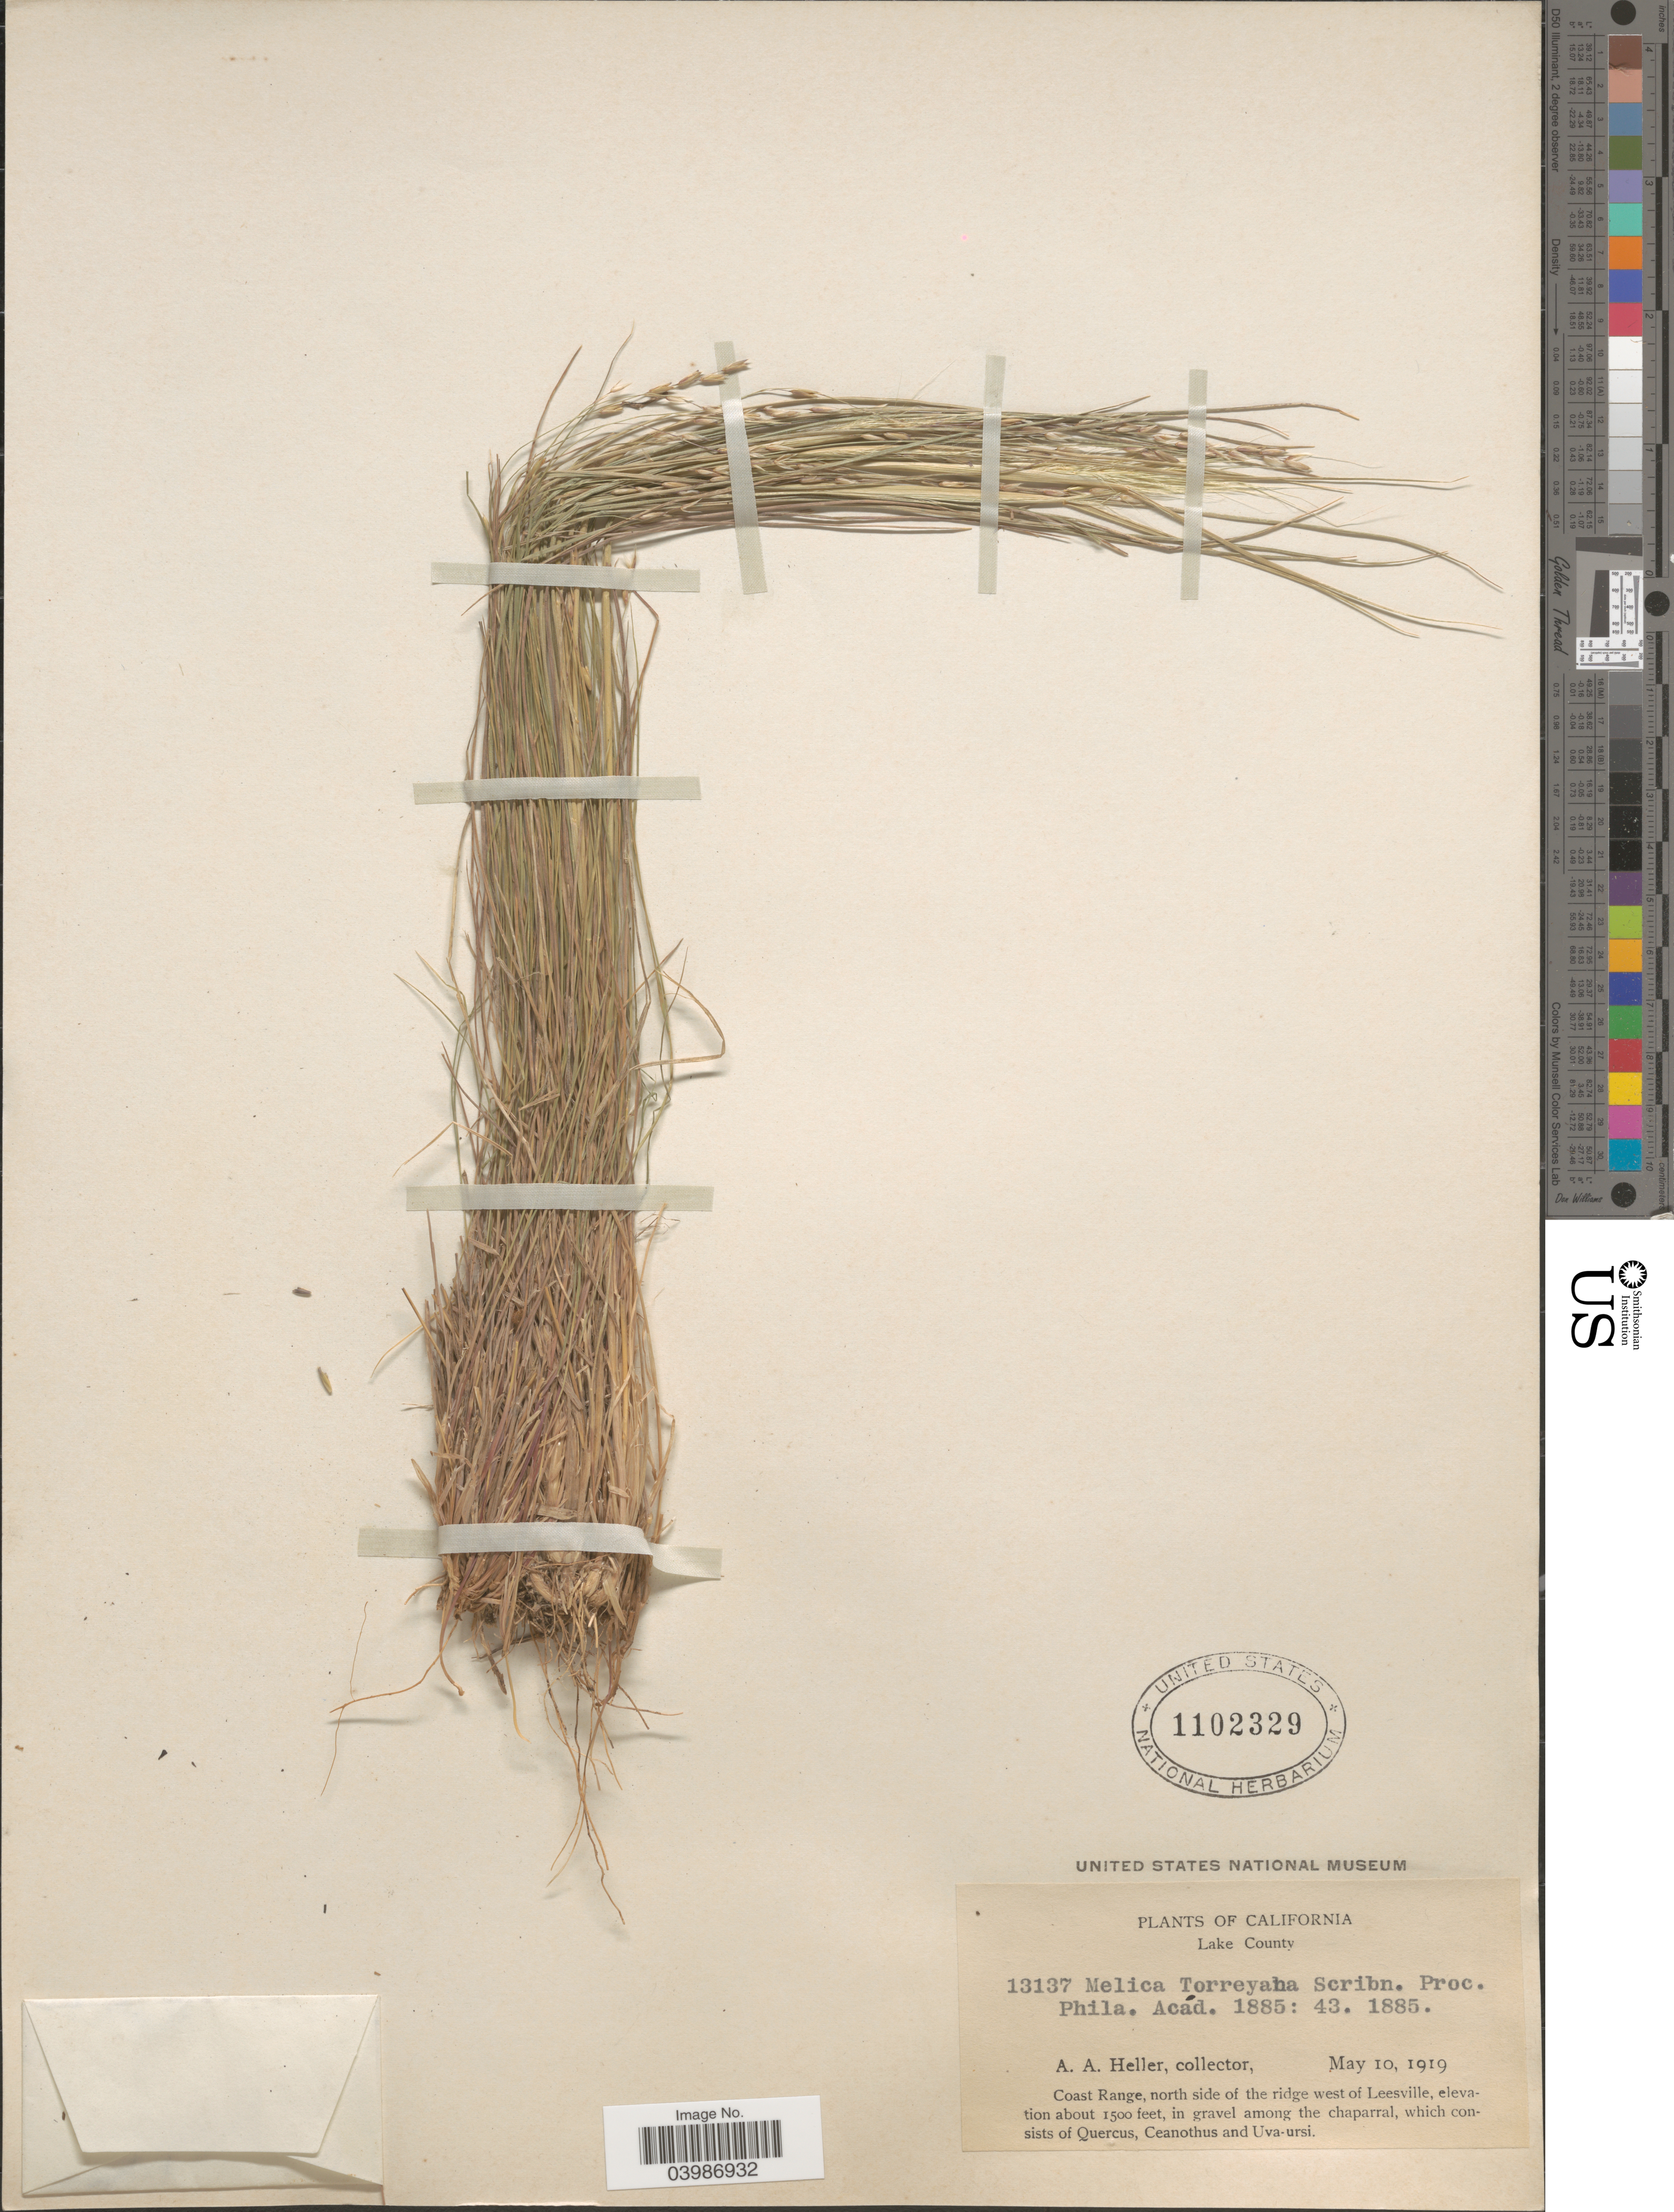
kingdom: Plantae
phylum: Tracheophyta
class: Liliopsida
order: Poales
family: Poaceae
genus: Melica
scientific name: Melica torreyana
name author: Scribn.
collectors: A. A. Heller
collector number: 13137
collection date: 1919-05-10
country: United States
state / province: California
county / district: Lake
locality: Lake County. Coast Range, north side of the ridge west of Leesville.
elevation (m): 457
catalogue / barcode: US 1102329